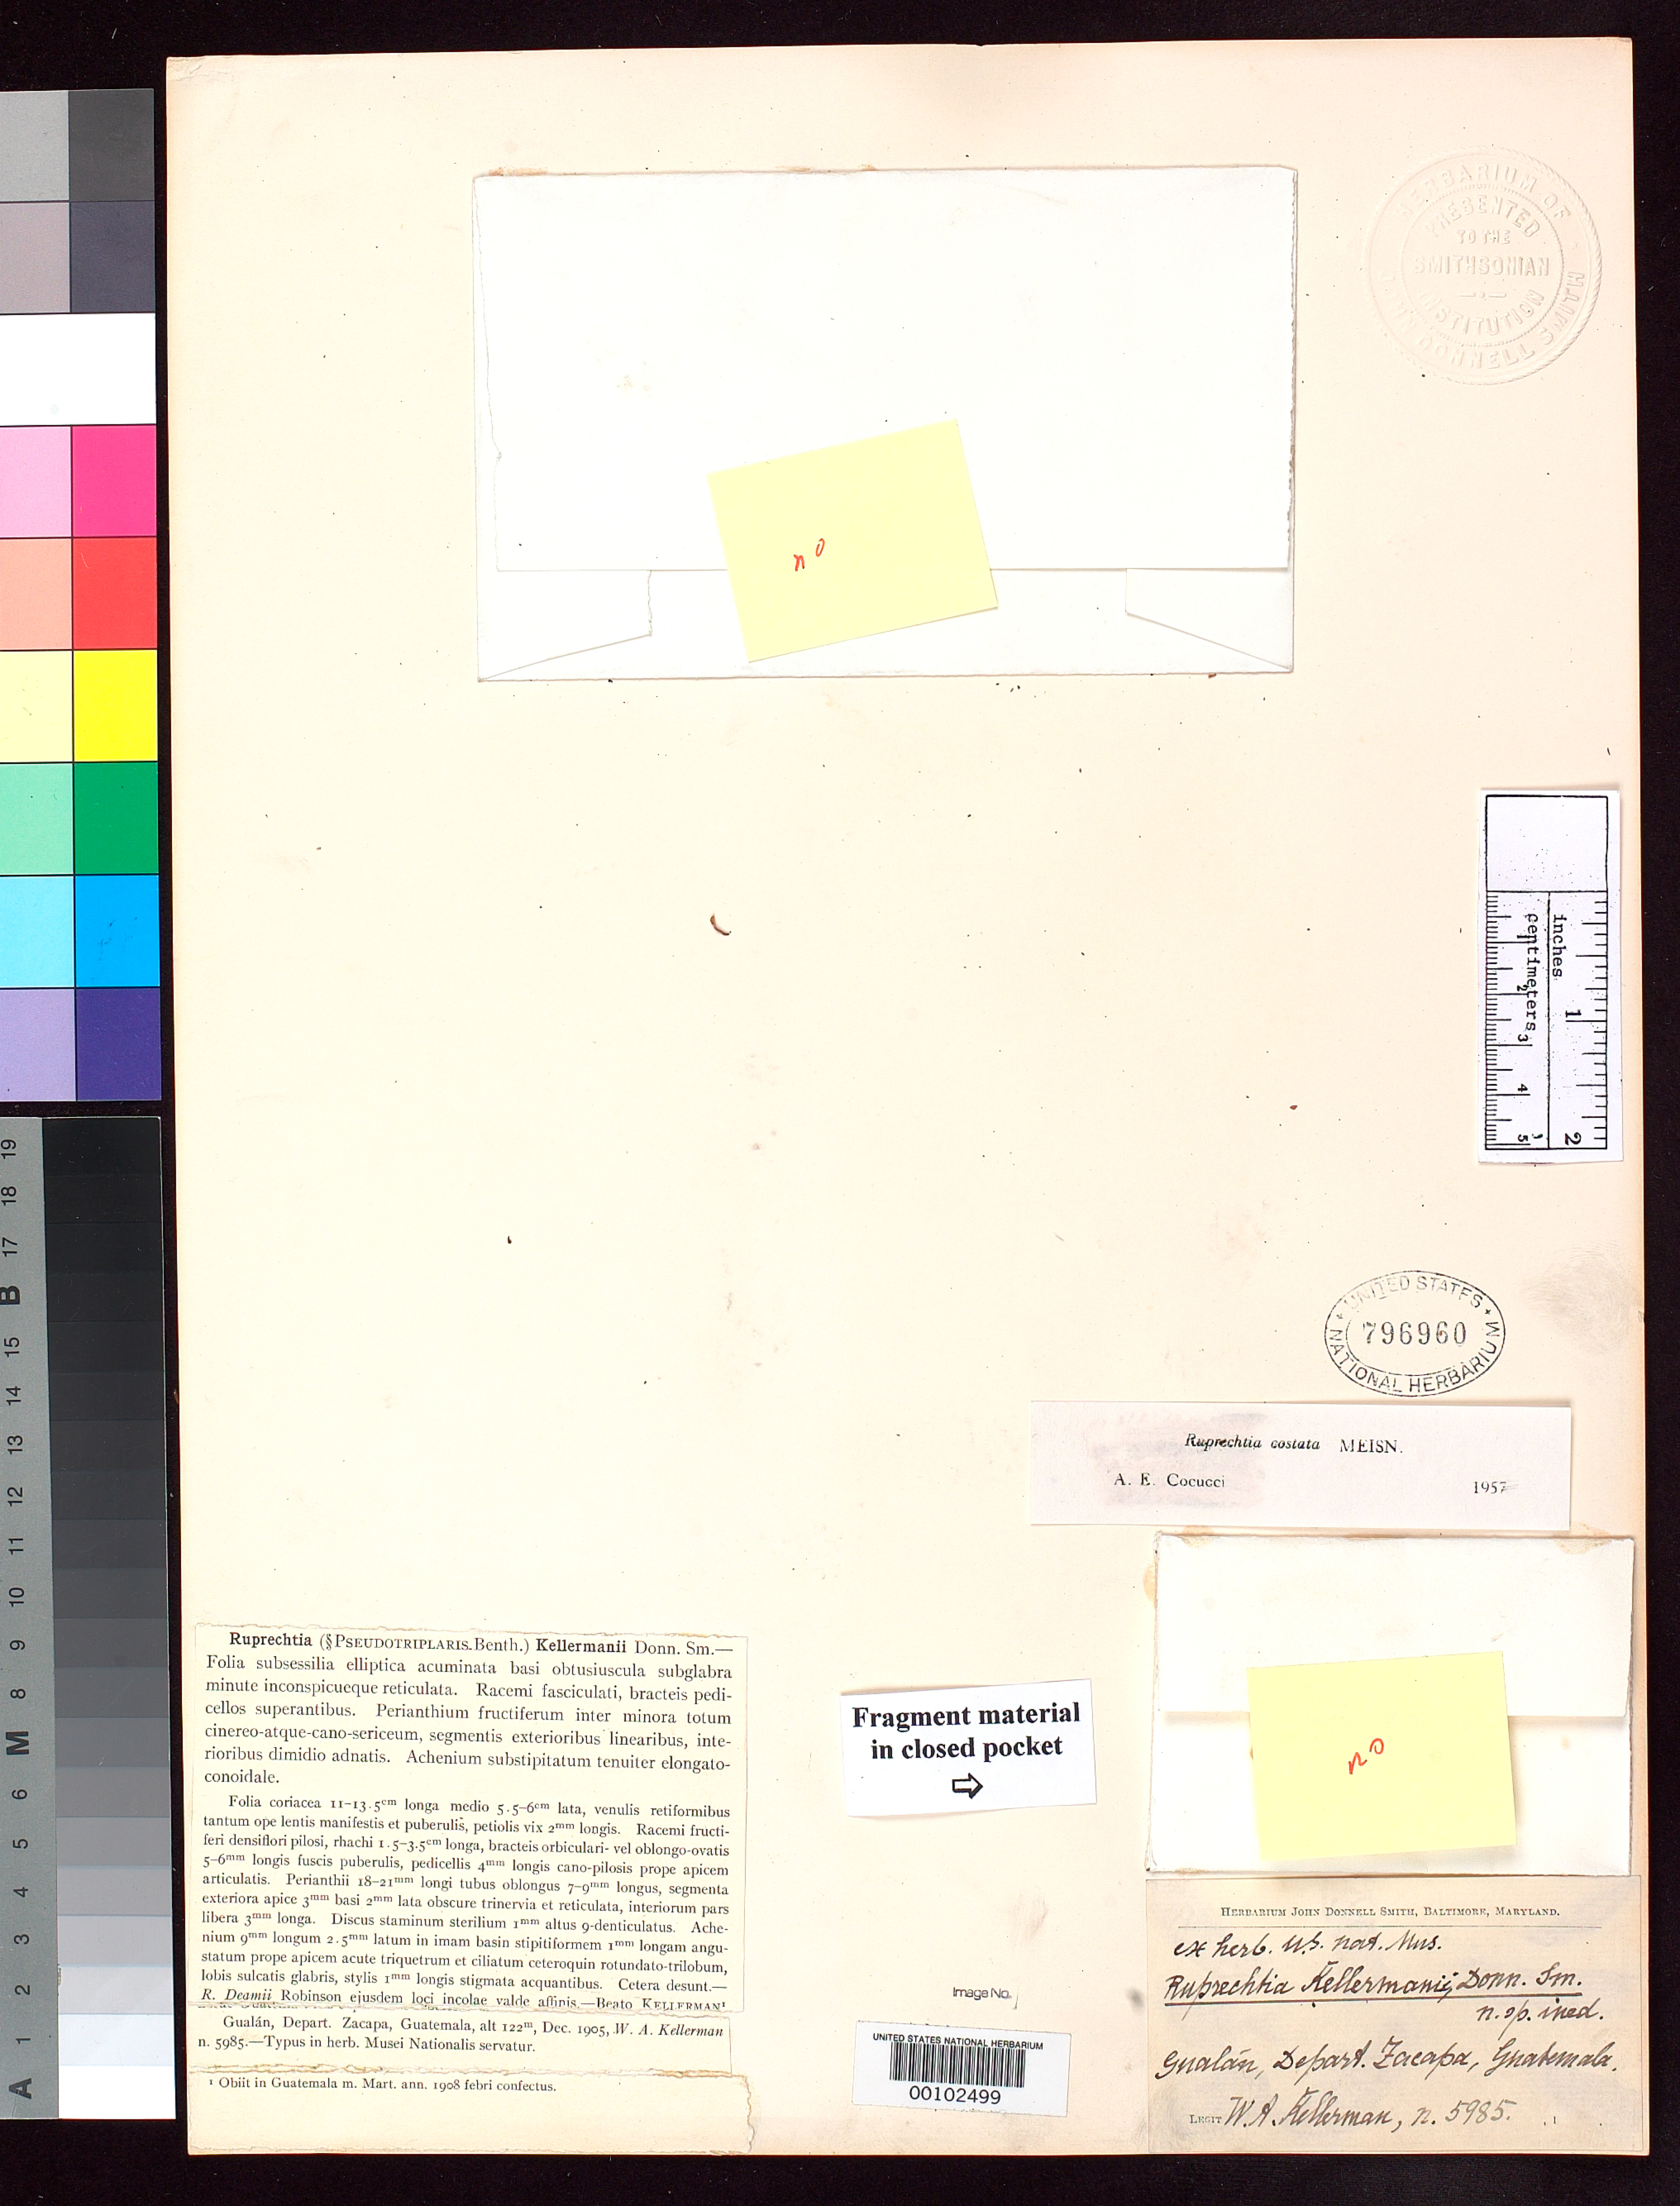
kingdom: Plantae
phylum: Tracheophyta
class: Magnoliopsida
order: Caryophyllales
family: Polygonaceae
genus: Ruprechtia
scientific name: Ruprechtia kellermanii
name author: Donn. Sm.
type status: Type Fragment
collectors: W. Kellerman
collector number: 5985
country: Guatemala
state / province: Zacapa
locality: Gualán, Depart. Zacapa.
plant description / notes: Fragment "ex herb. U.S. Natl Mus.", post-it notes with cryptic note "no" in unknown hand attached to both pockets on sheet.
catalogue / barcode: US 796960